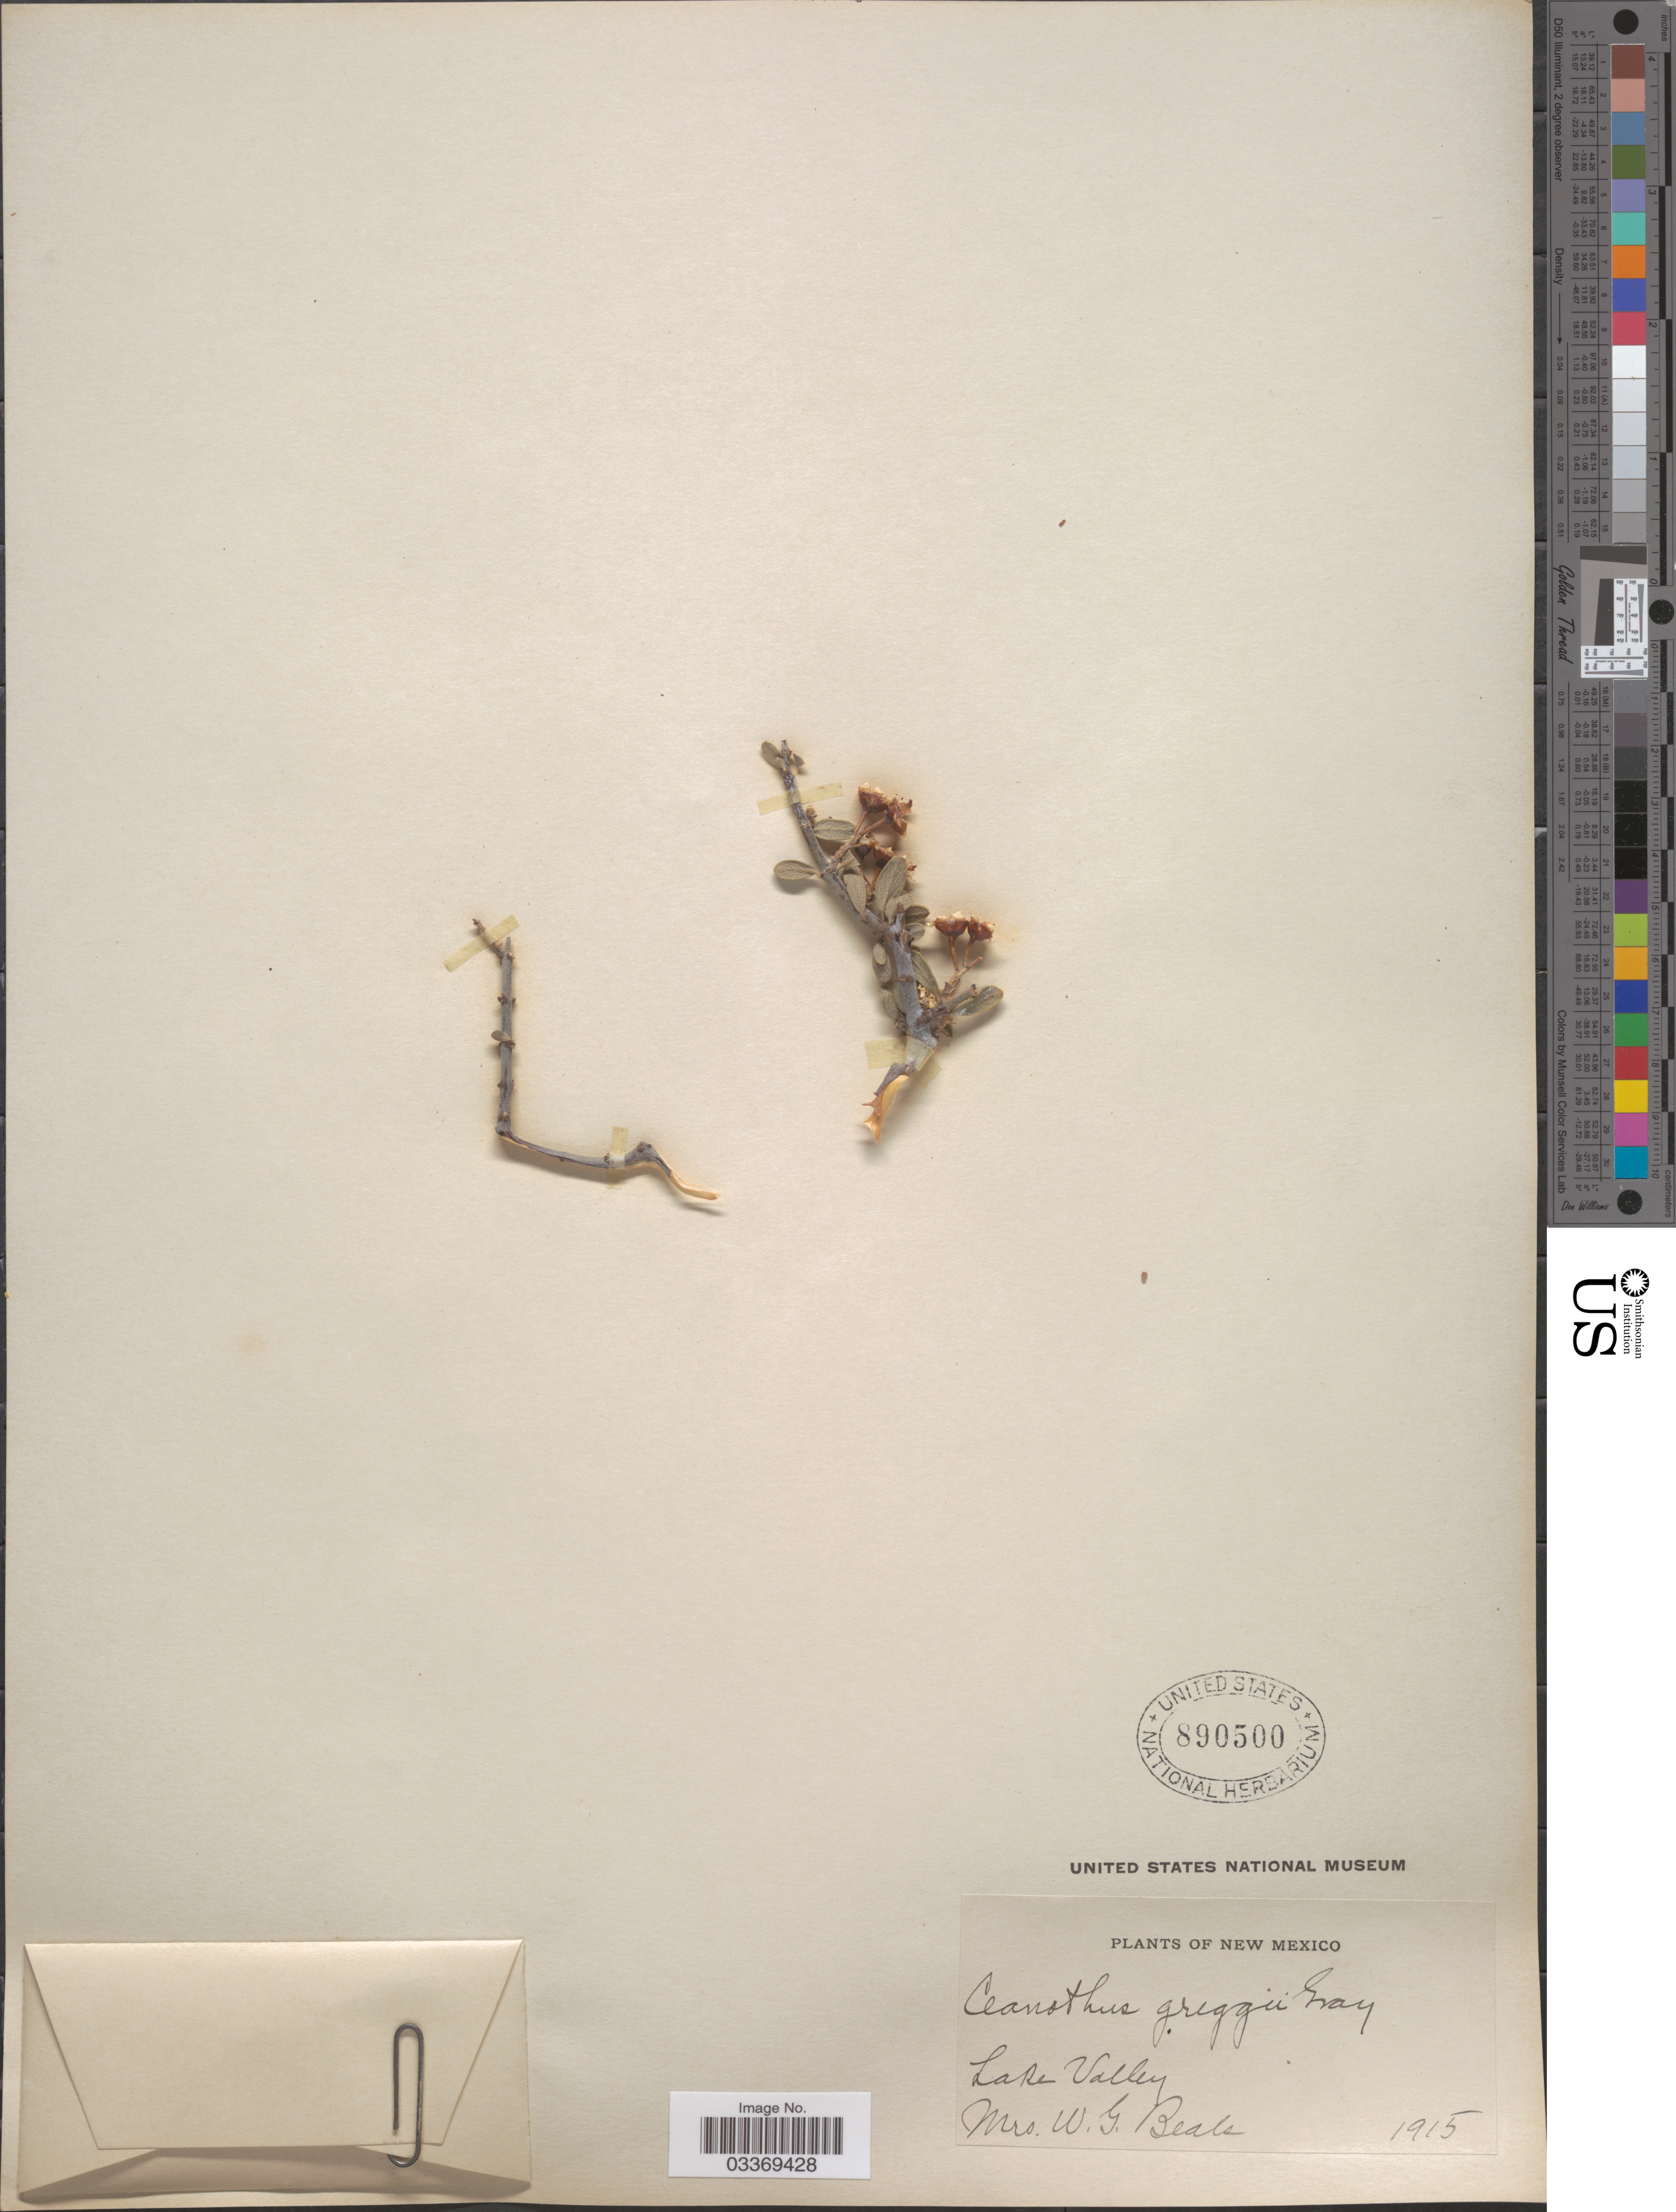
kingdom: Plantae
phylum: Tracheophyta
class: Magnoliopsida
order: Rosales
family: Rhamnaceae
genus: Ceanothus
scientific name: Ceanothus greggii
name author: A. Gray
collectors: Mrs. W. G. Beals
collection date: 1915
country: United States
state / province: New Mexico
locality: Lake Valley.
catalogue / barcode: US 890500